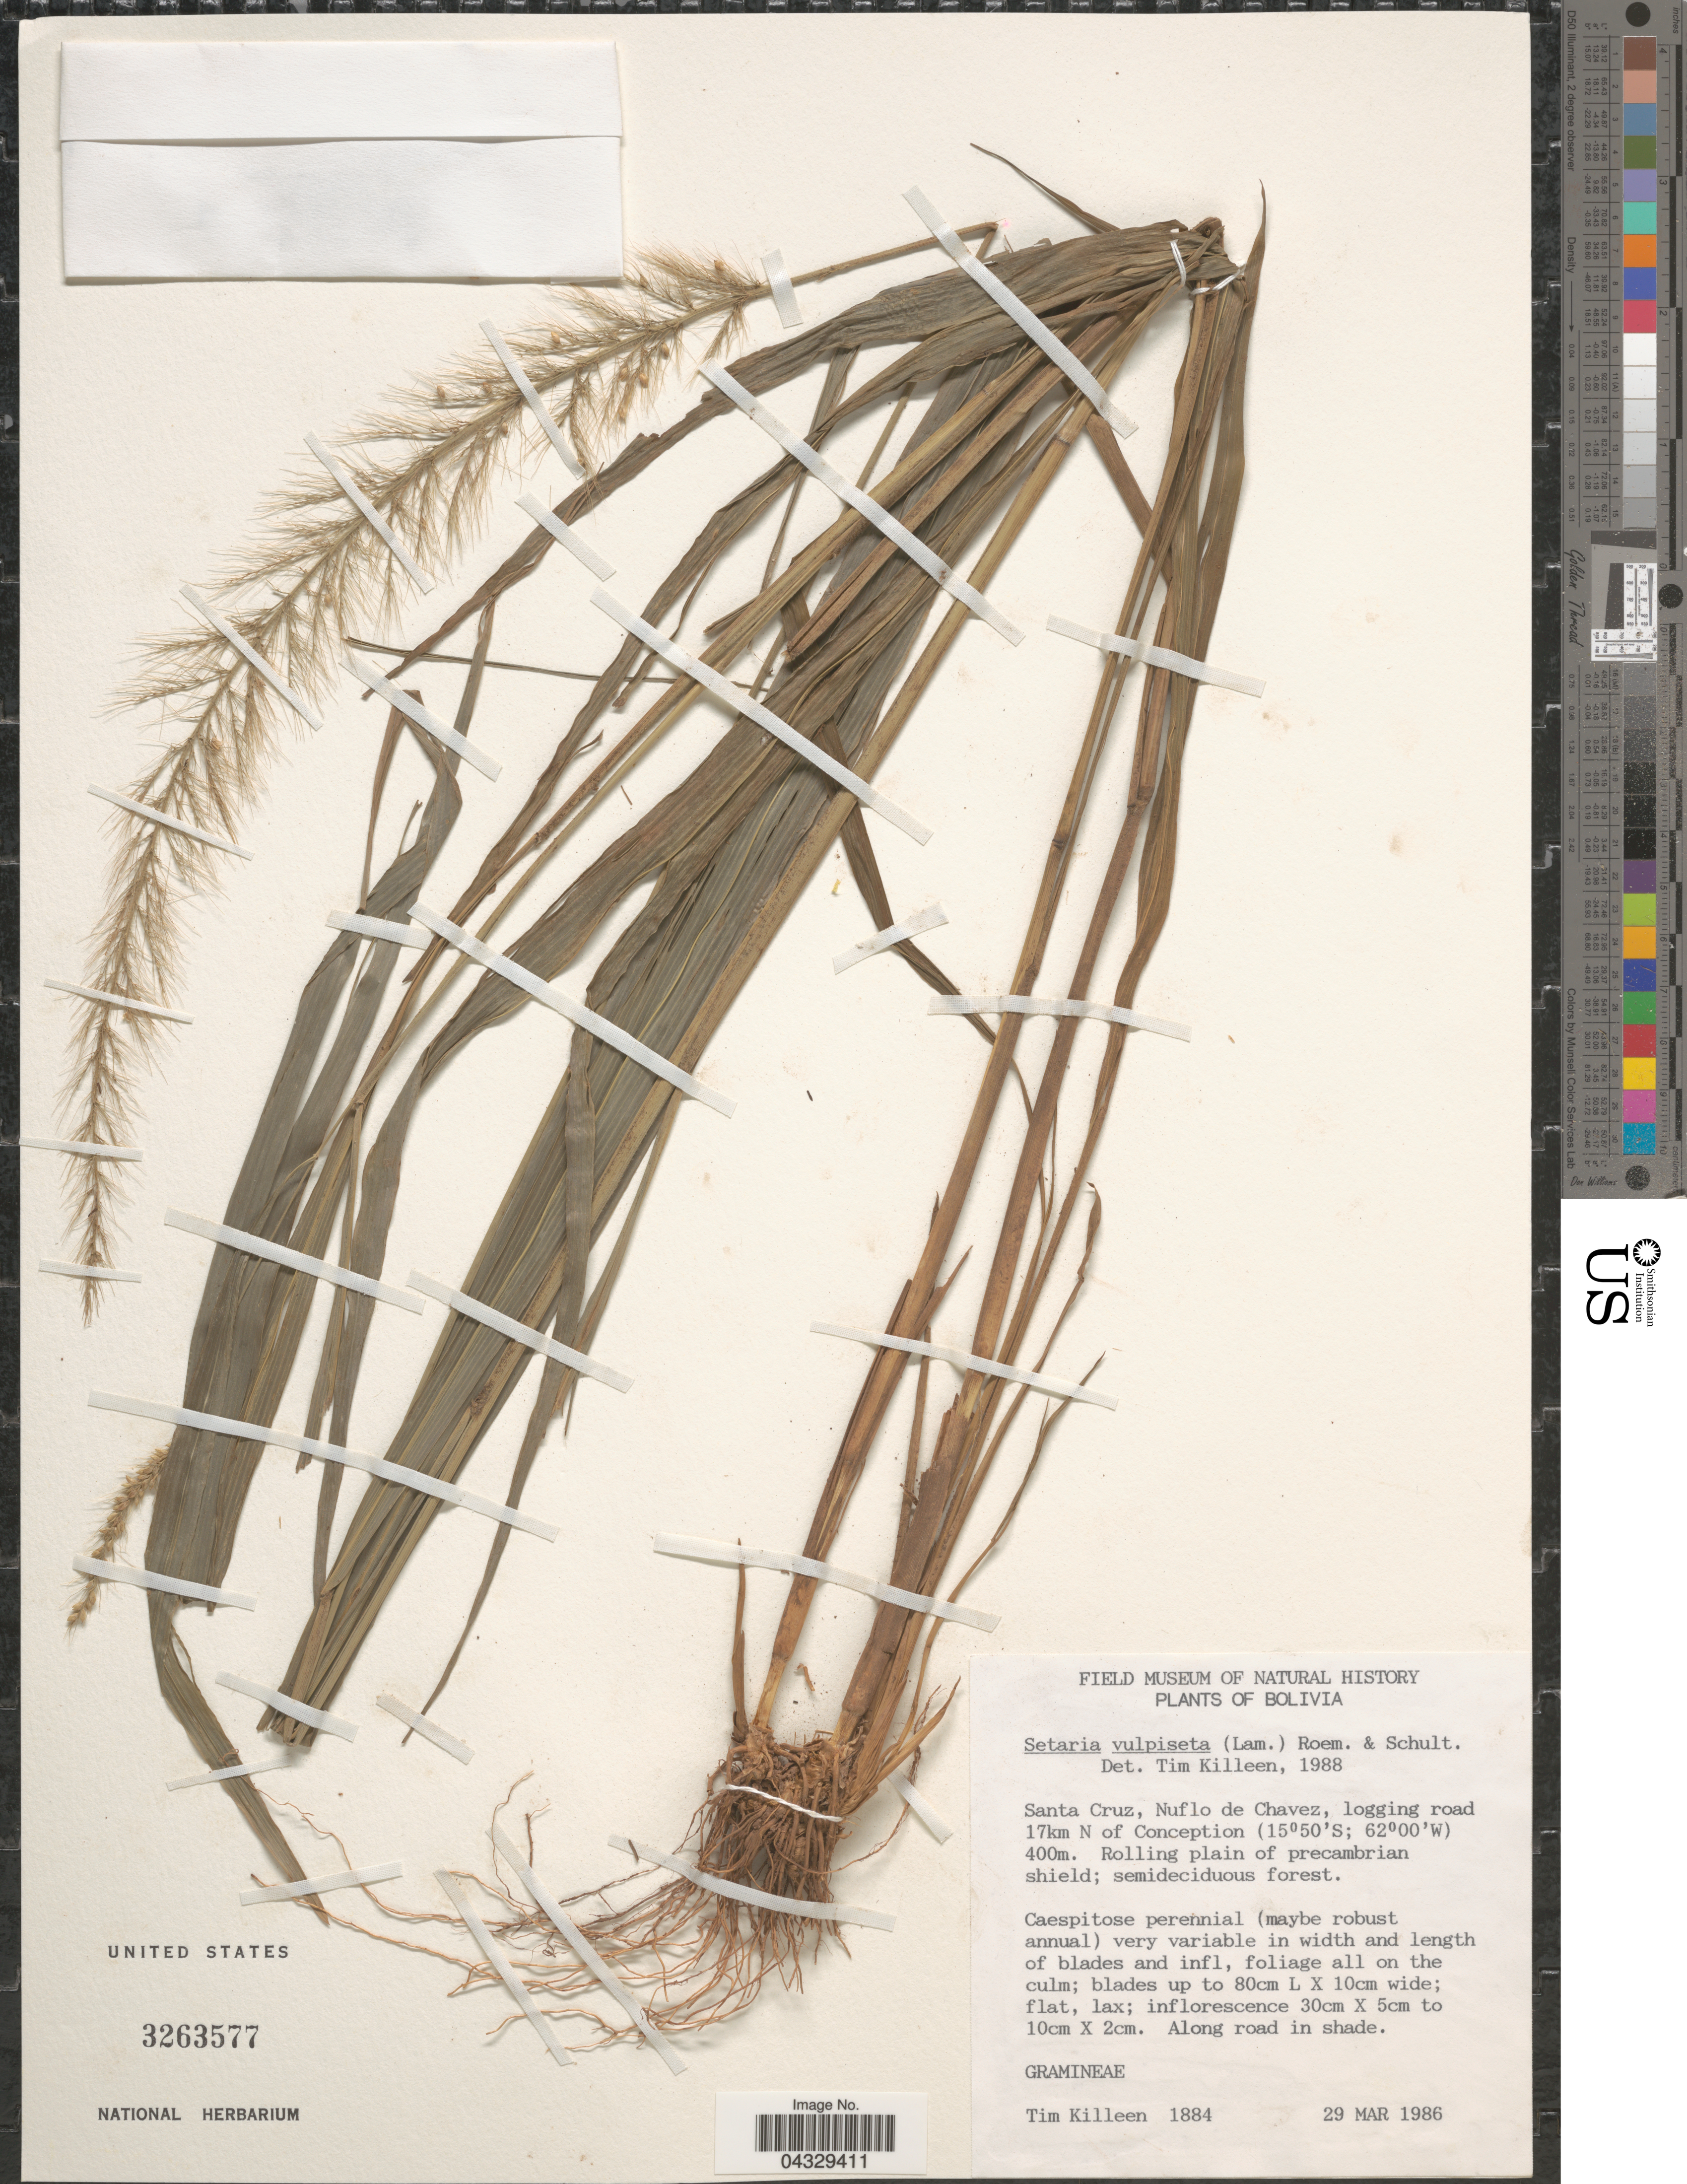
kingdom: Plantae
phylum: Tracheophyta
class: Liliopsida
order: Poales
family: Poaceae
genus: Setaria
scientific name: Setaria vulpiseta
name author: (Lam.) Roem. & Schult.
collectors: T. J. Killeen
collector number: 1884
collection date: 1986-03-29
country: Bolivia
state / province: Santa Cruz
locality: Santa Cruz, Nuflo de Chavez, logging road 17km N of Conception.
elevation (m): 400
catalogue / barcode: US 3263577